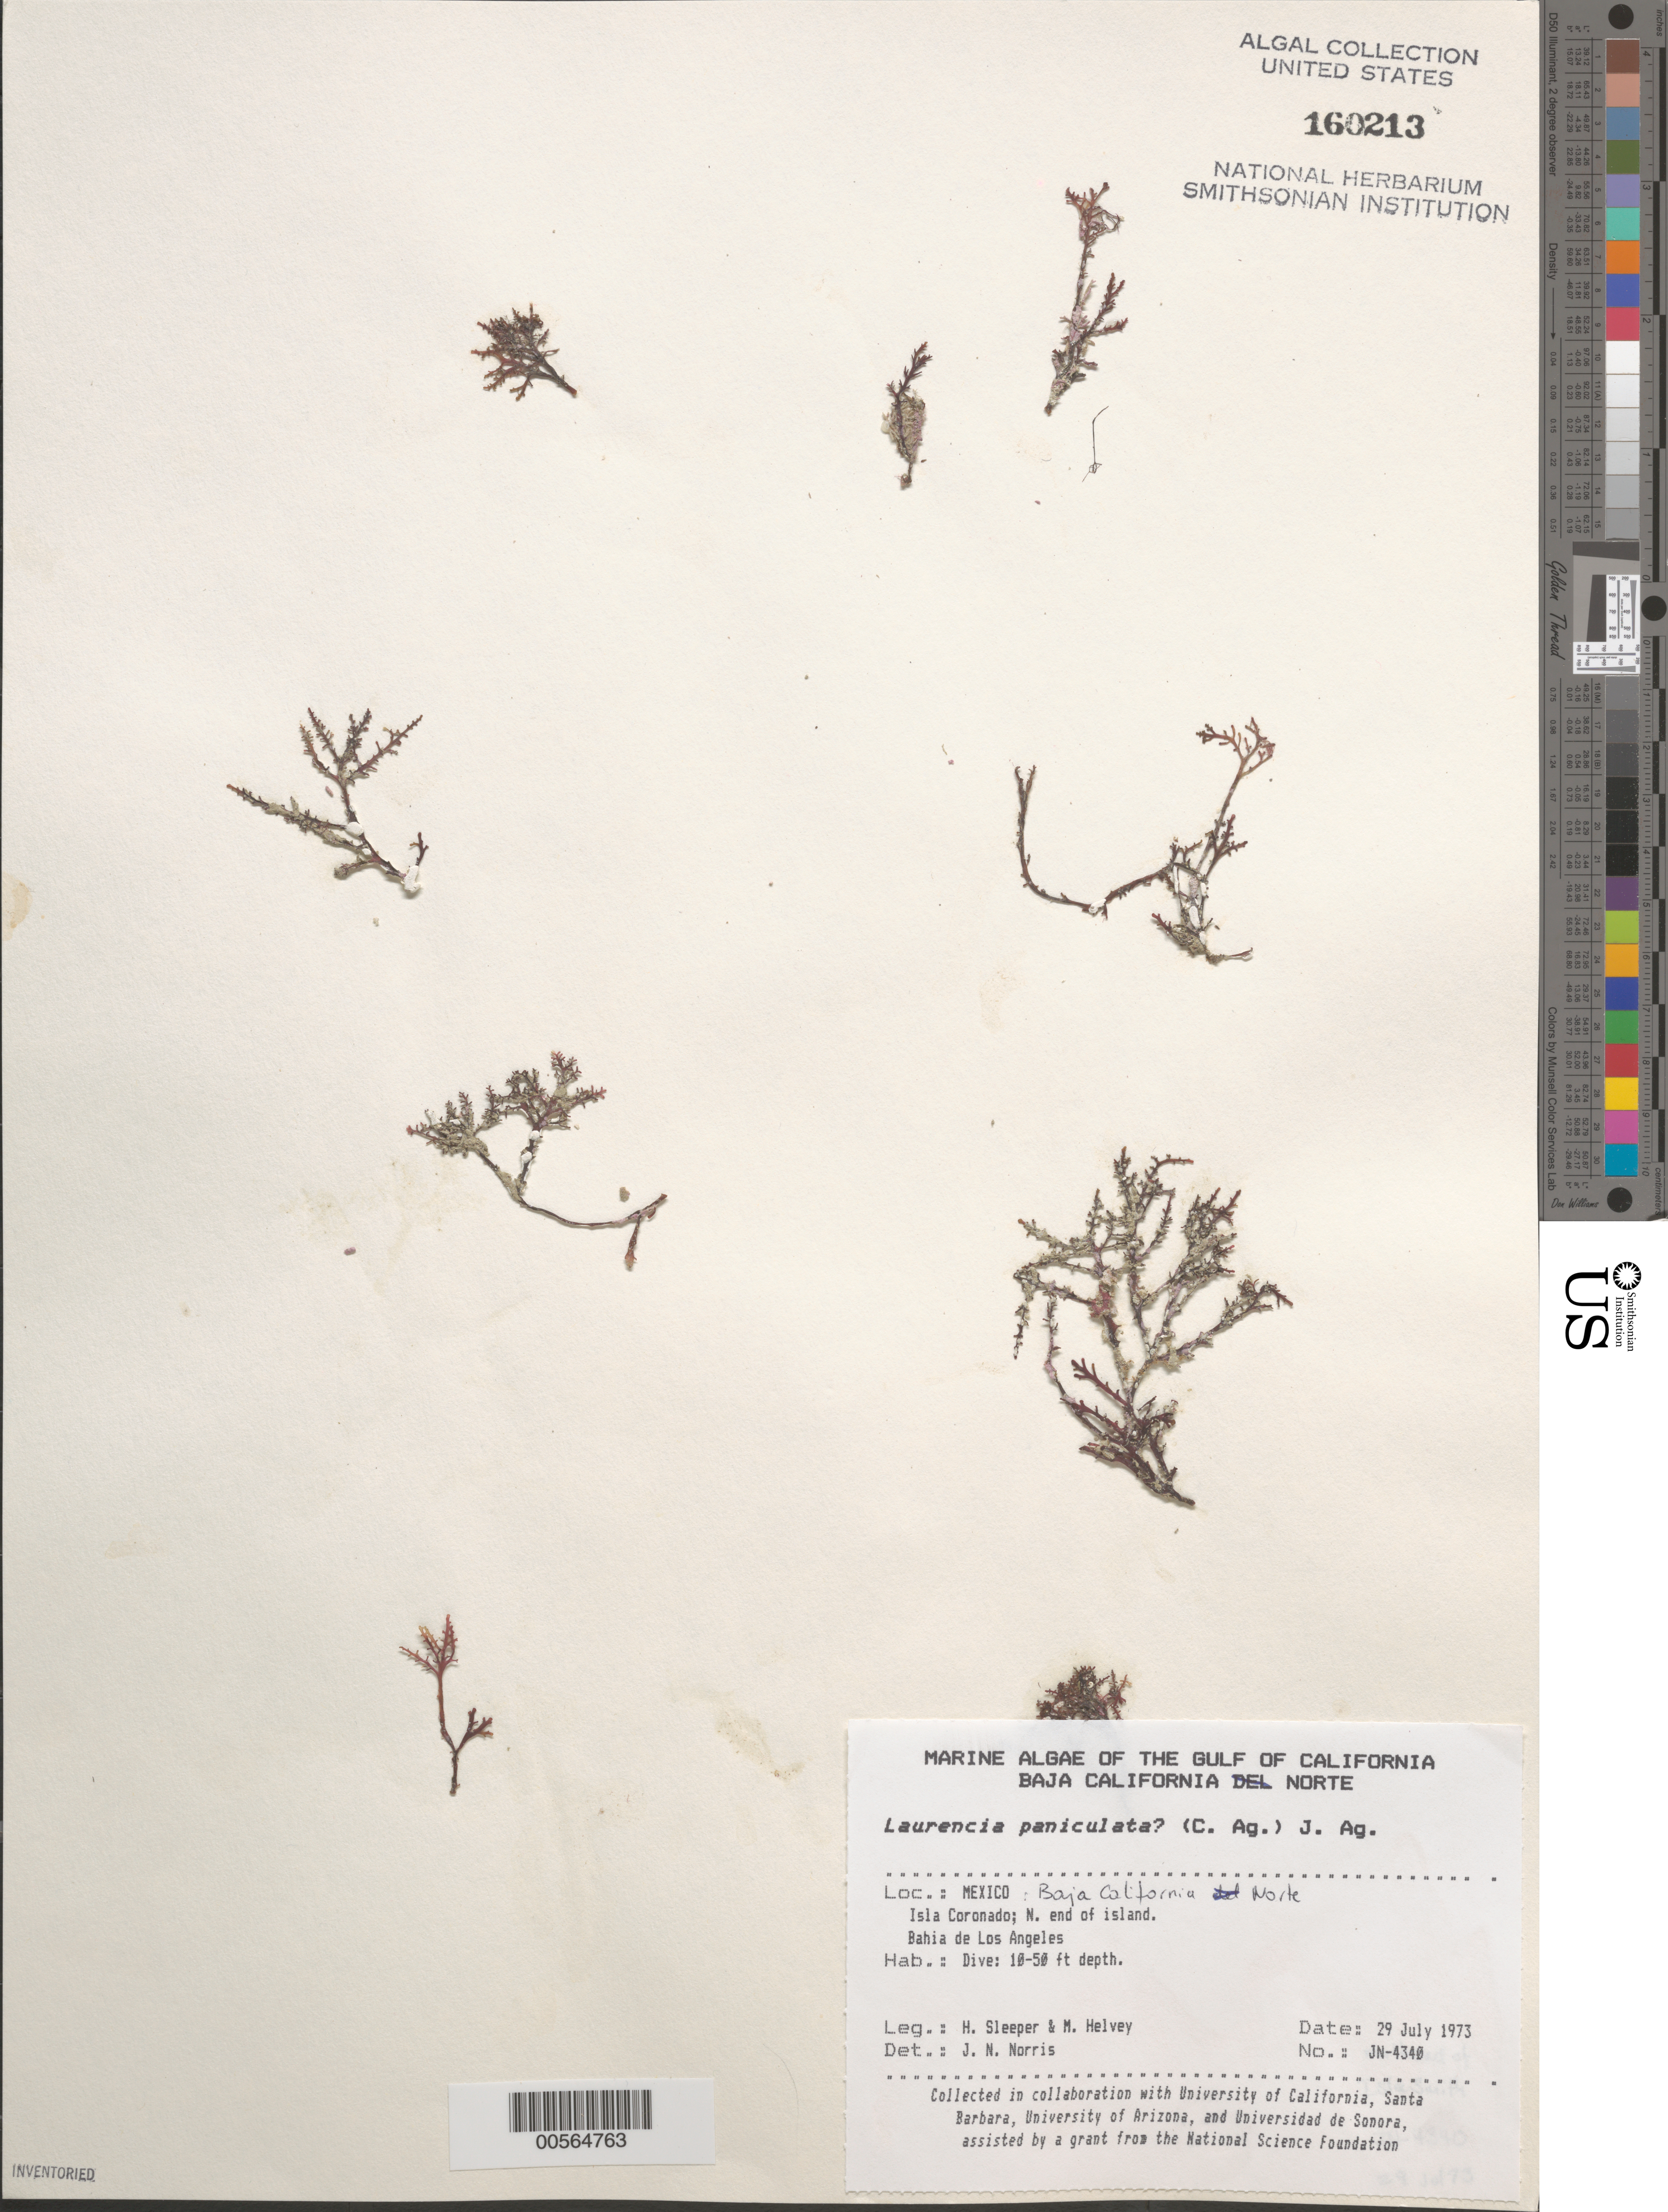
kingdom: Plantae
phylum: Rhodophyta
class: Florideophyceae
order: Ceramiales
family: Rhodomelaceae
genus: Palisada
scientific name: Palisada thuyoides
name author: (Kützing) Cassano et al.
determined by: Algae name updating Project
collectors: H. Sleeper & M. Helvey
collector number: JN-4340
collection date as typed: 29 Jul 1973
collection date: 1973-07-29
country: Mexico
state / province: Baja California Norte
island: Isla Coronado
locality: Bahia de los Angeles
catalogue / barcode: US 160213